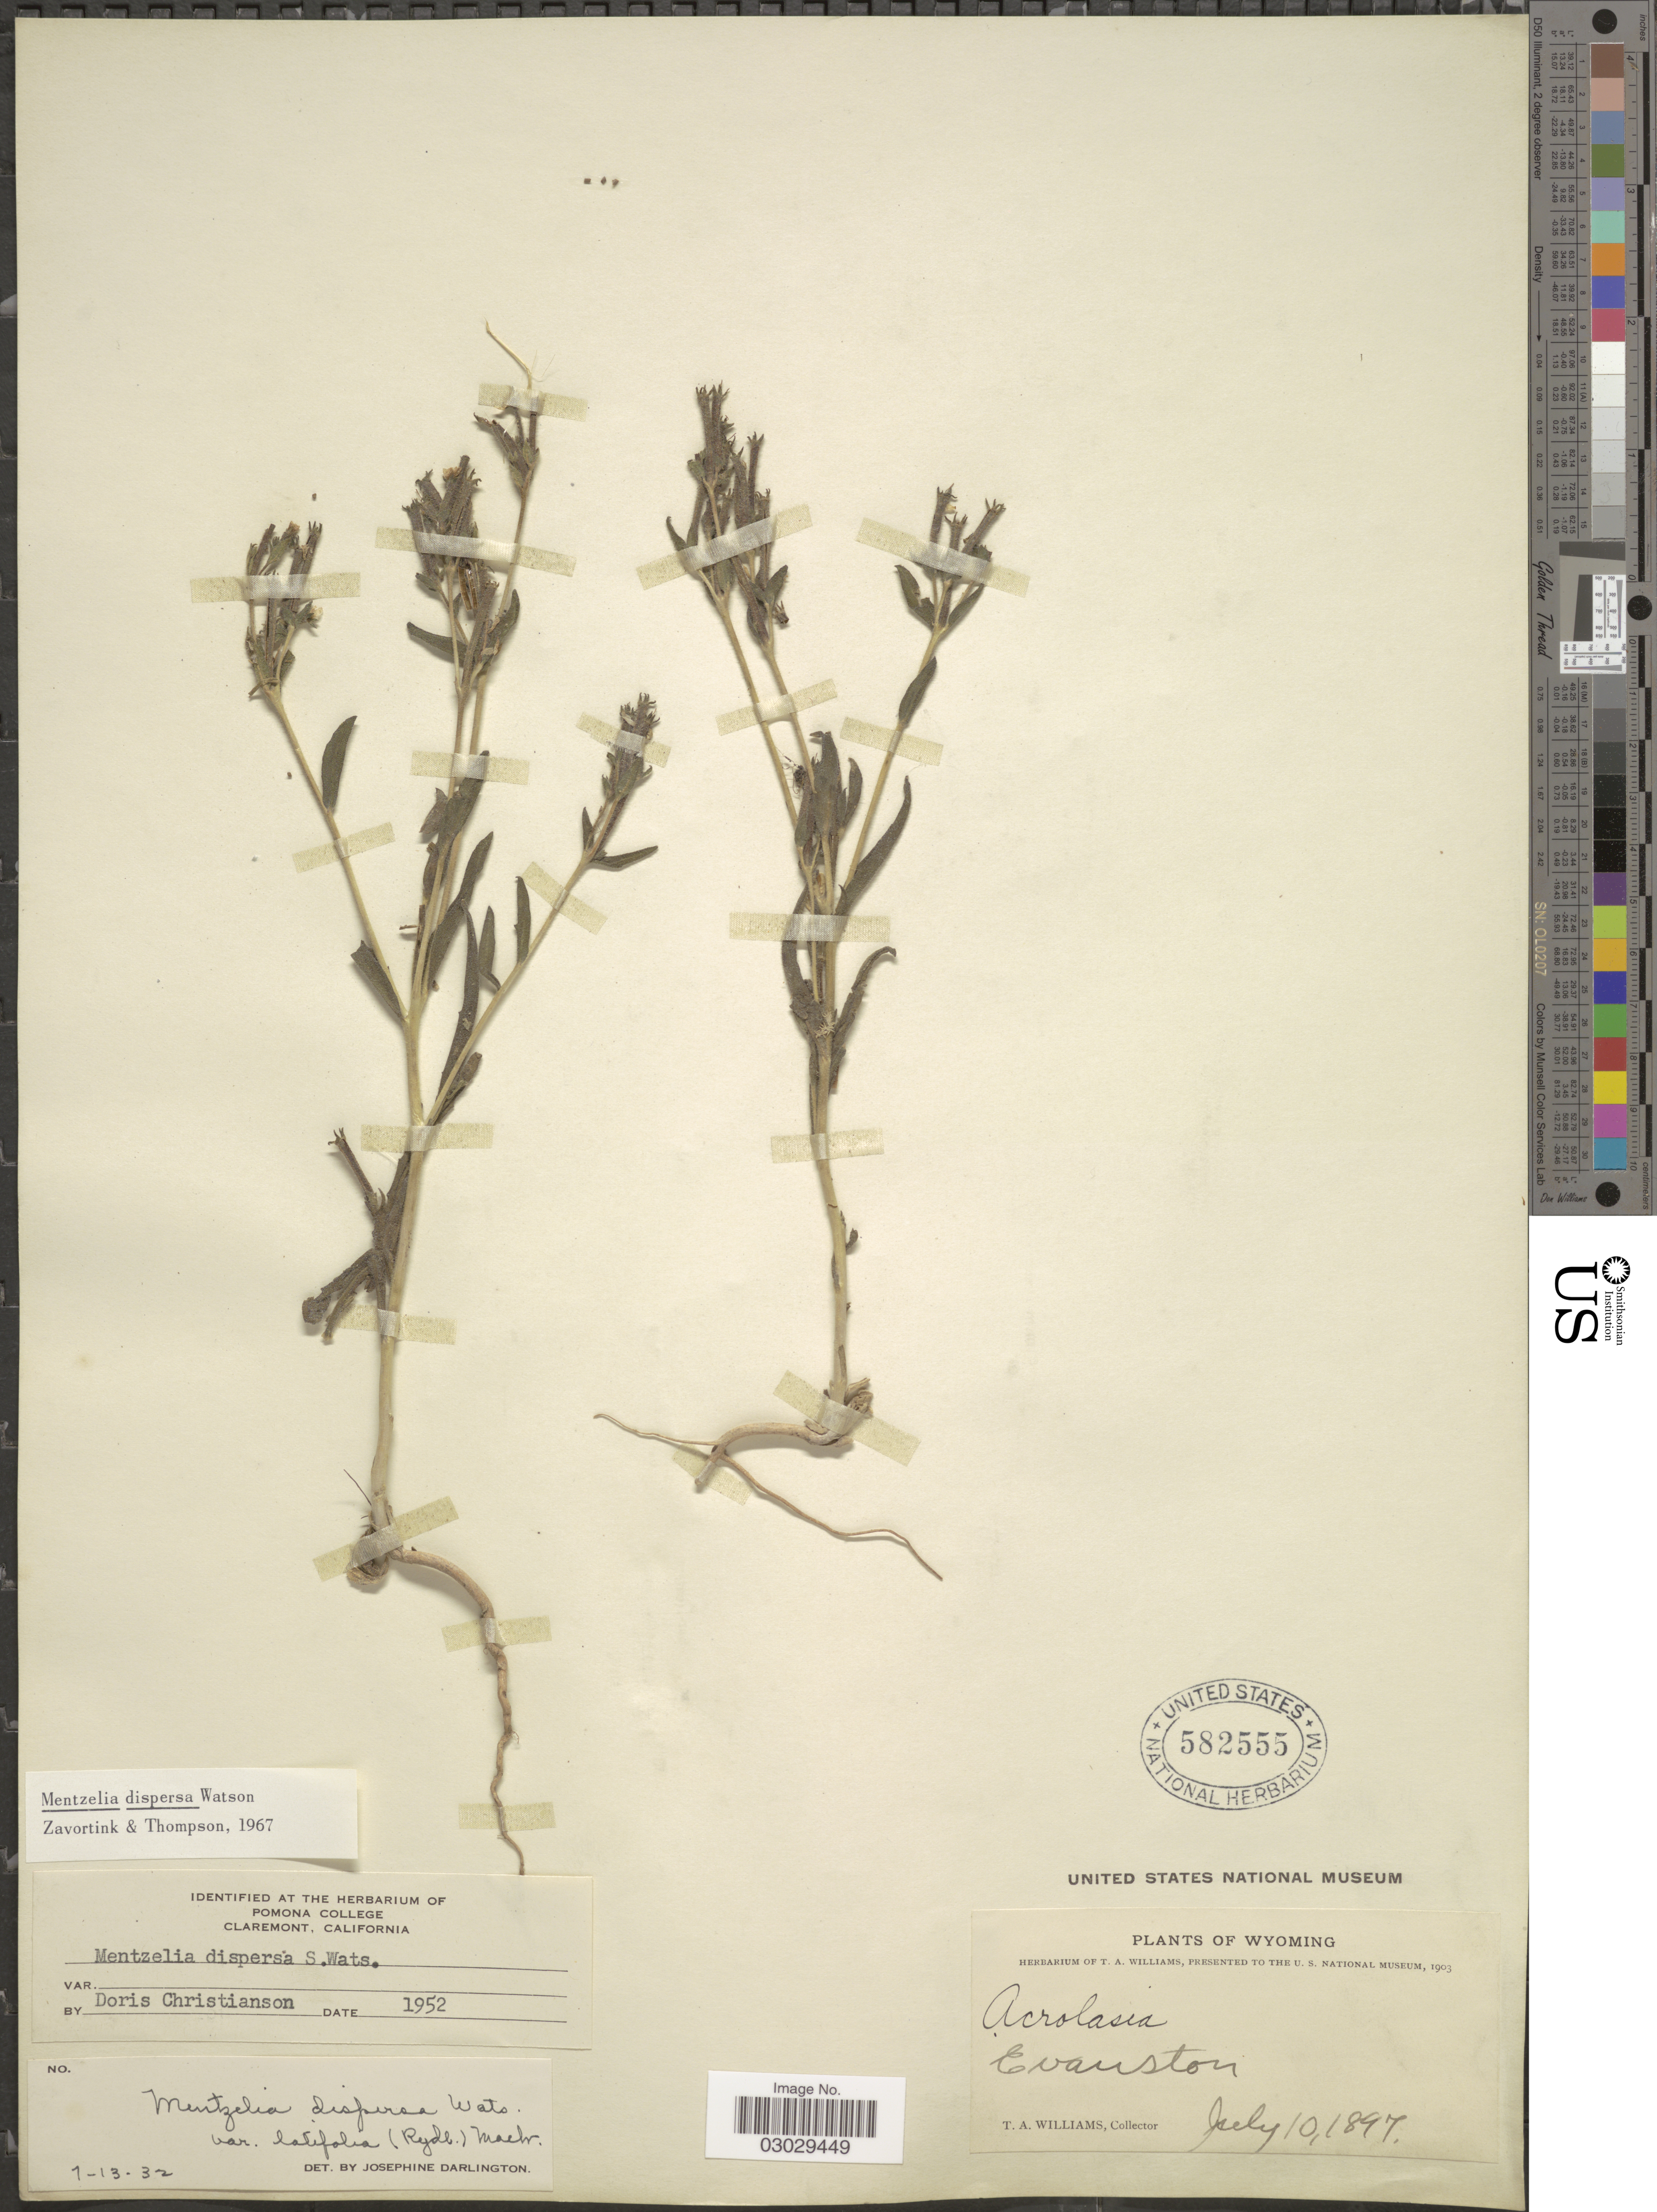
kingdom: Plantae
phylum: Tracheophyta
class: Magnoliopsida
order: Cornales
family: Loasaceae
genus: Mentzelia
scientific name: Mentzelia dispersa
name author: S. Watson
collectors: T. Williams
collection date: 1897-07-10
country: United States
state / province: Wyoming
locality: Evanston.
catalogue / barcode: US 582555